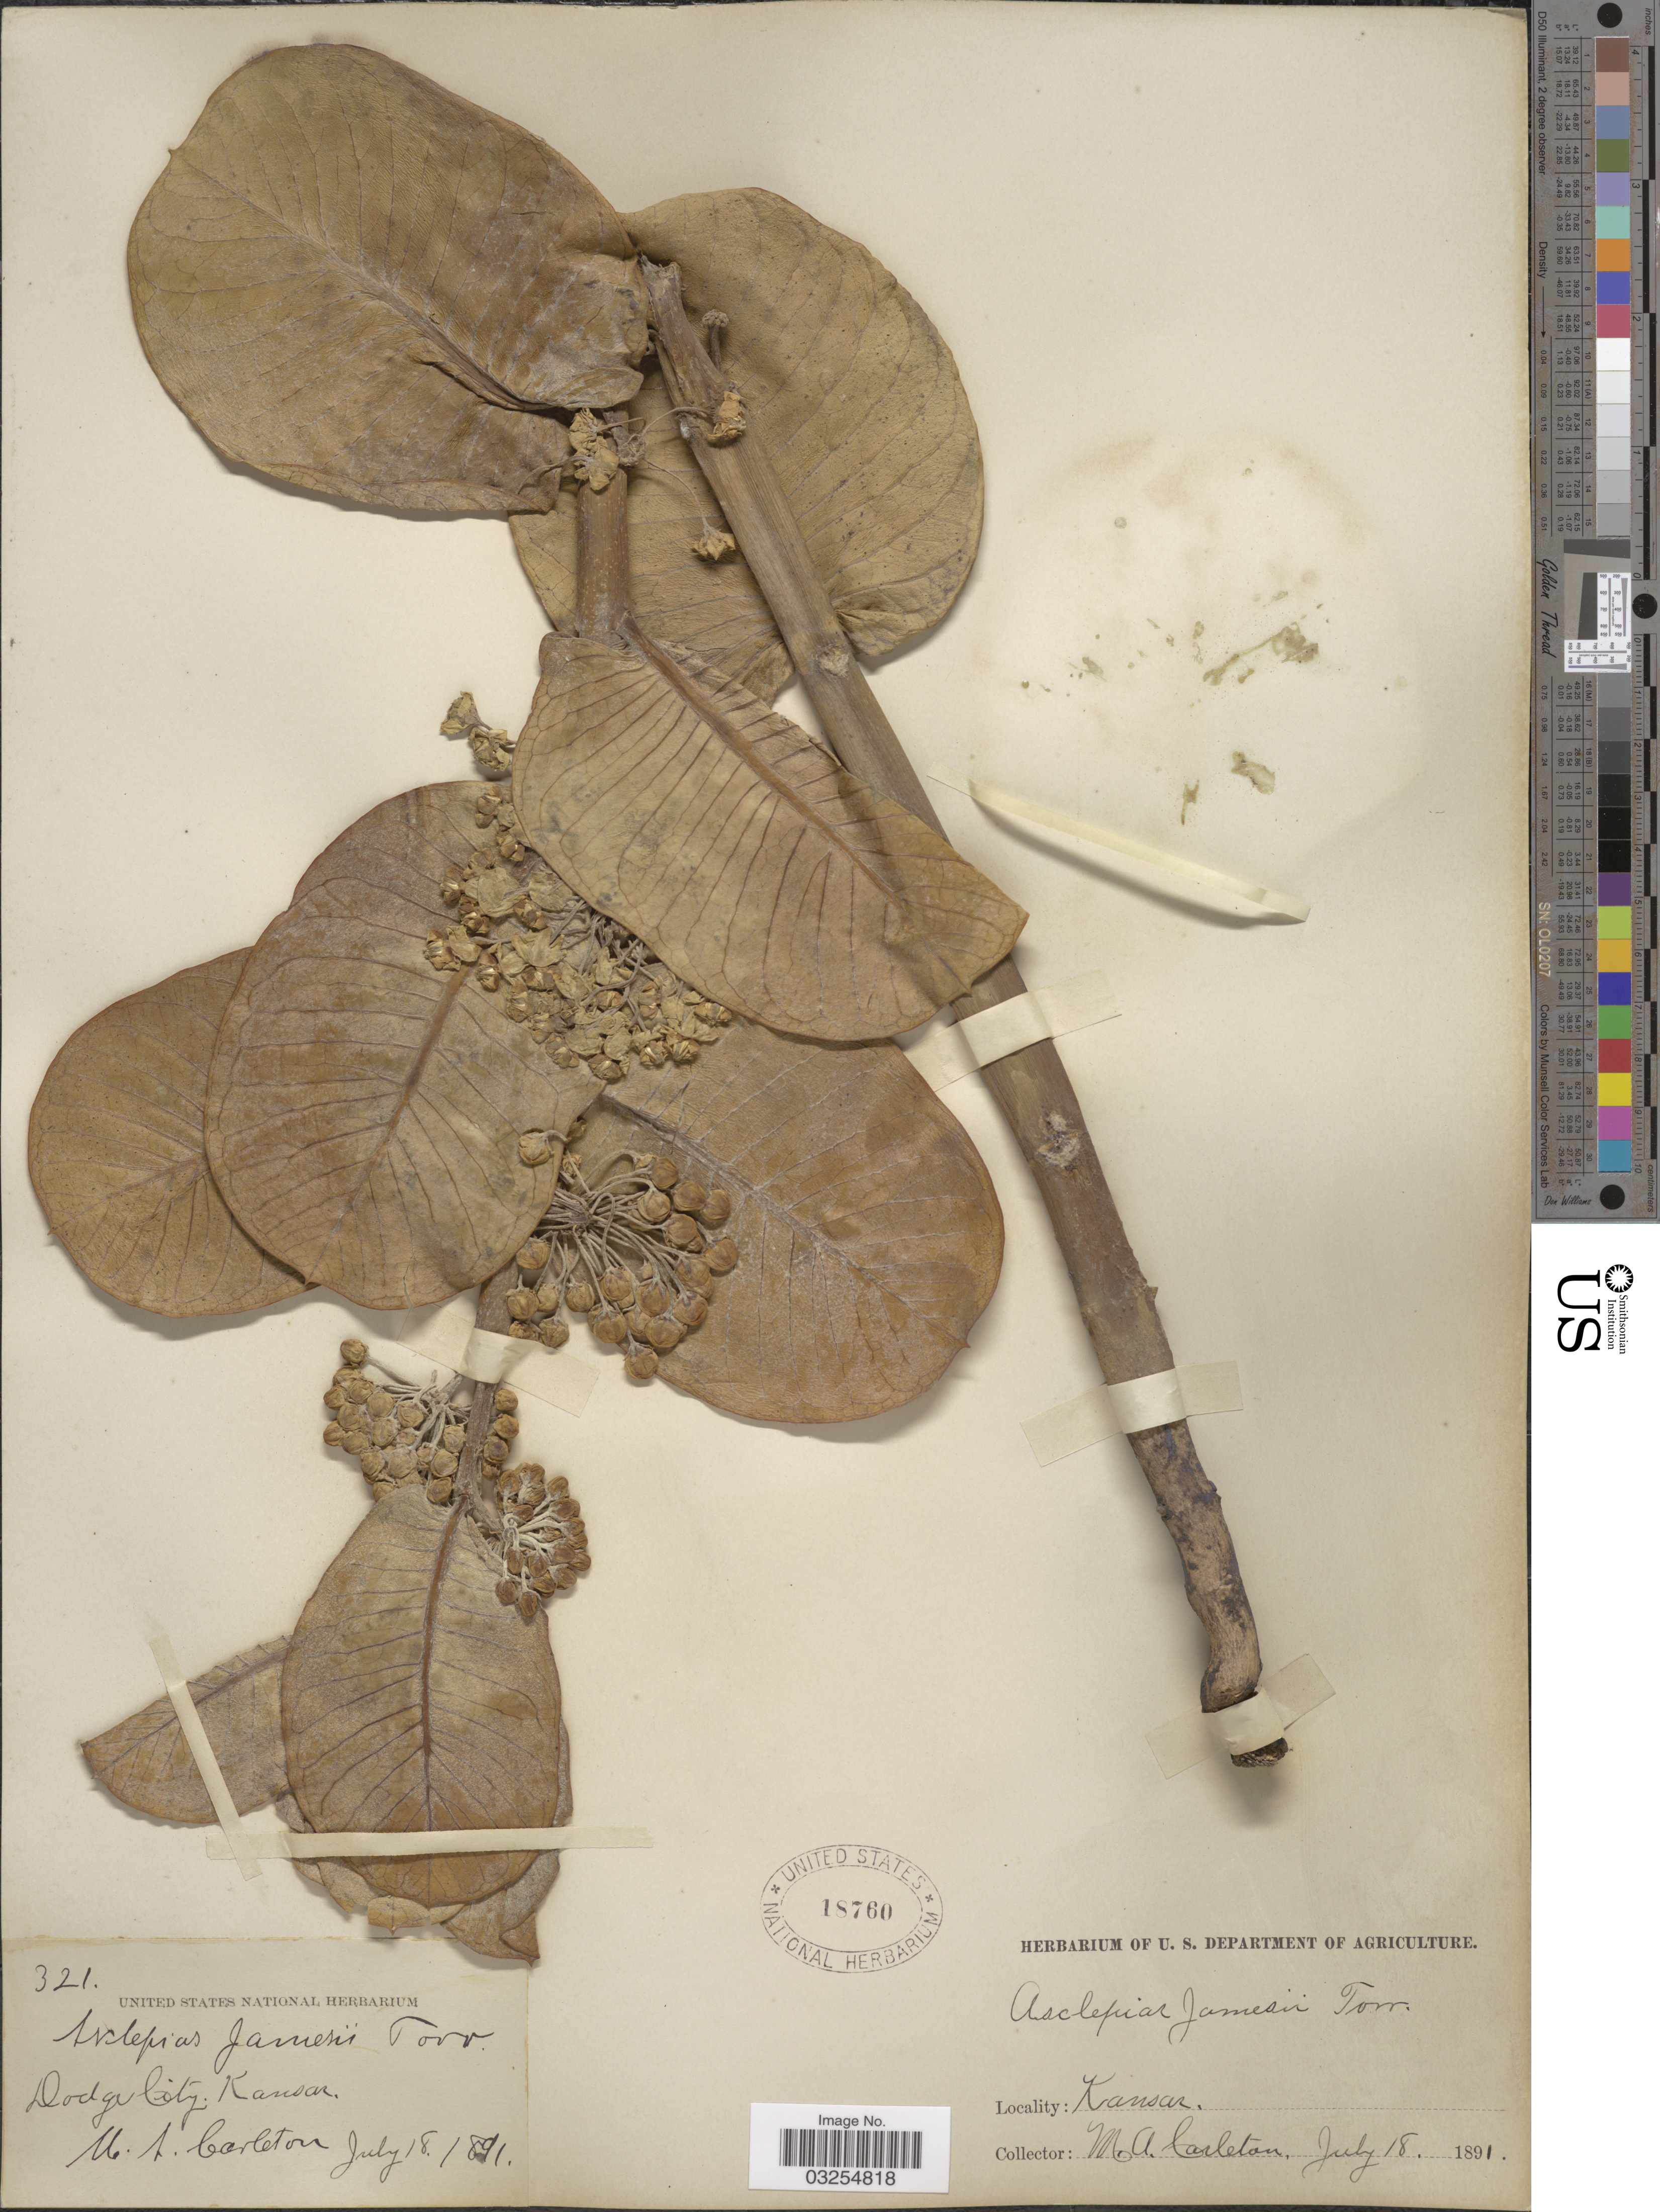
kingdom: Plantae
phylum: Tracheophyta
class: Magnoliopsida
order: Gentianales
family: Apocynaceae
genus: Asclepias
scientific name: Asclepias latifolia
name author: Torr.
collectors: M. A. Carleton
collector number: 321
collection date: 1891-07-18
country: United States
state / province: Kansas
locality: Dodge City.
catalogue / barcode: US 18760